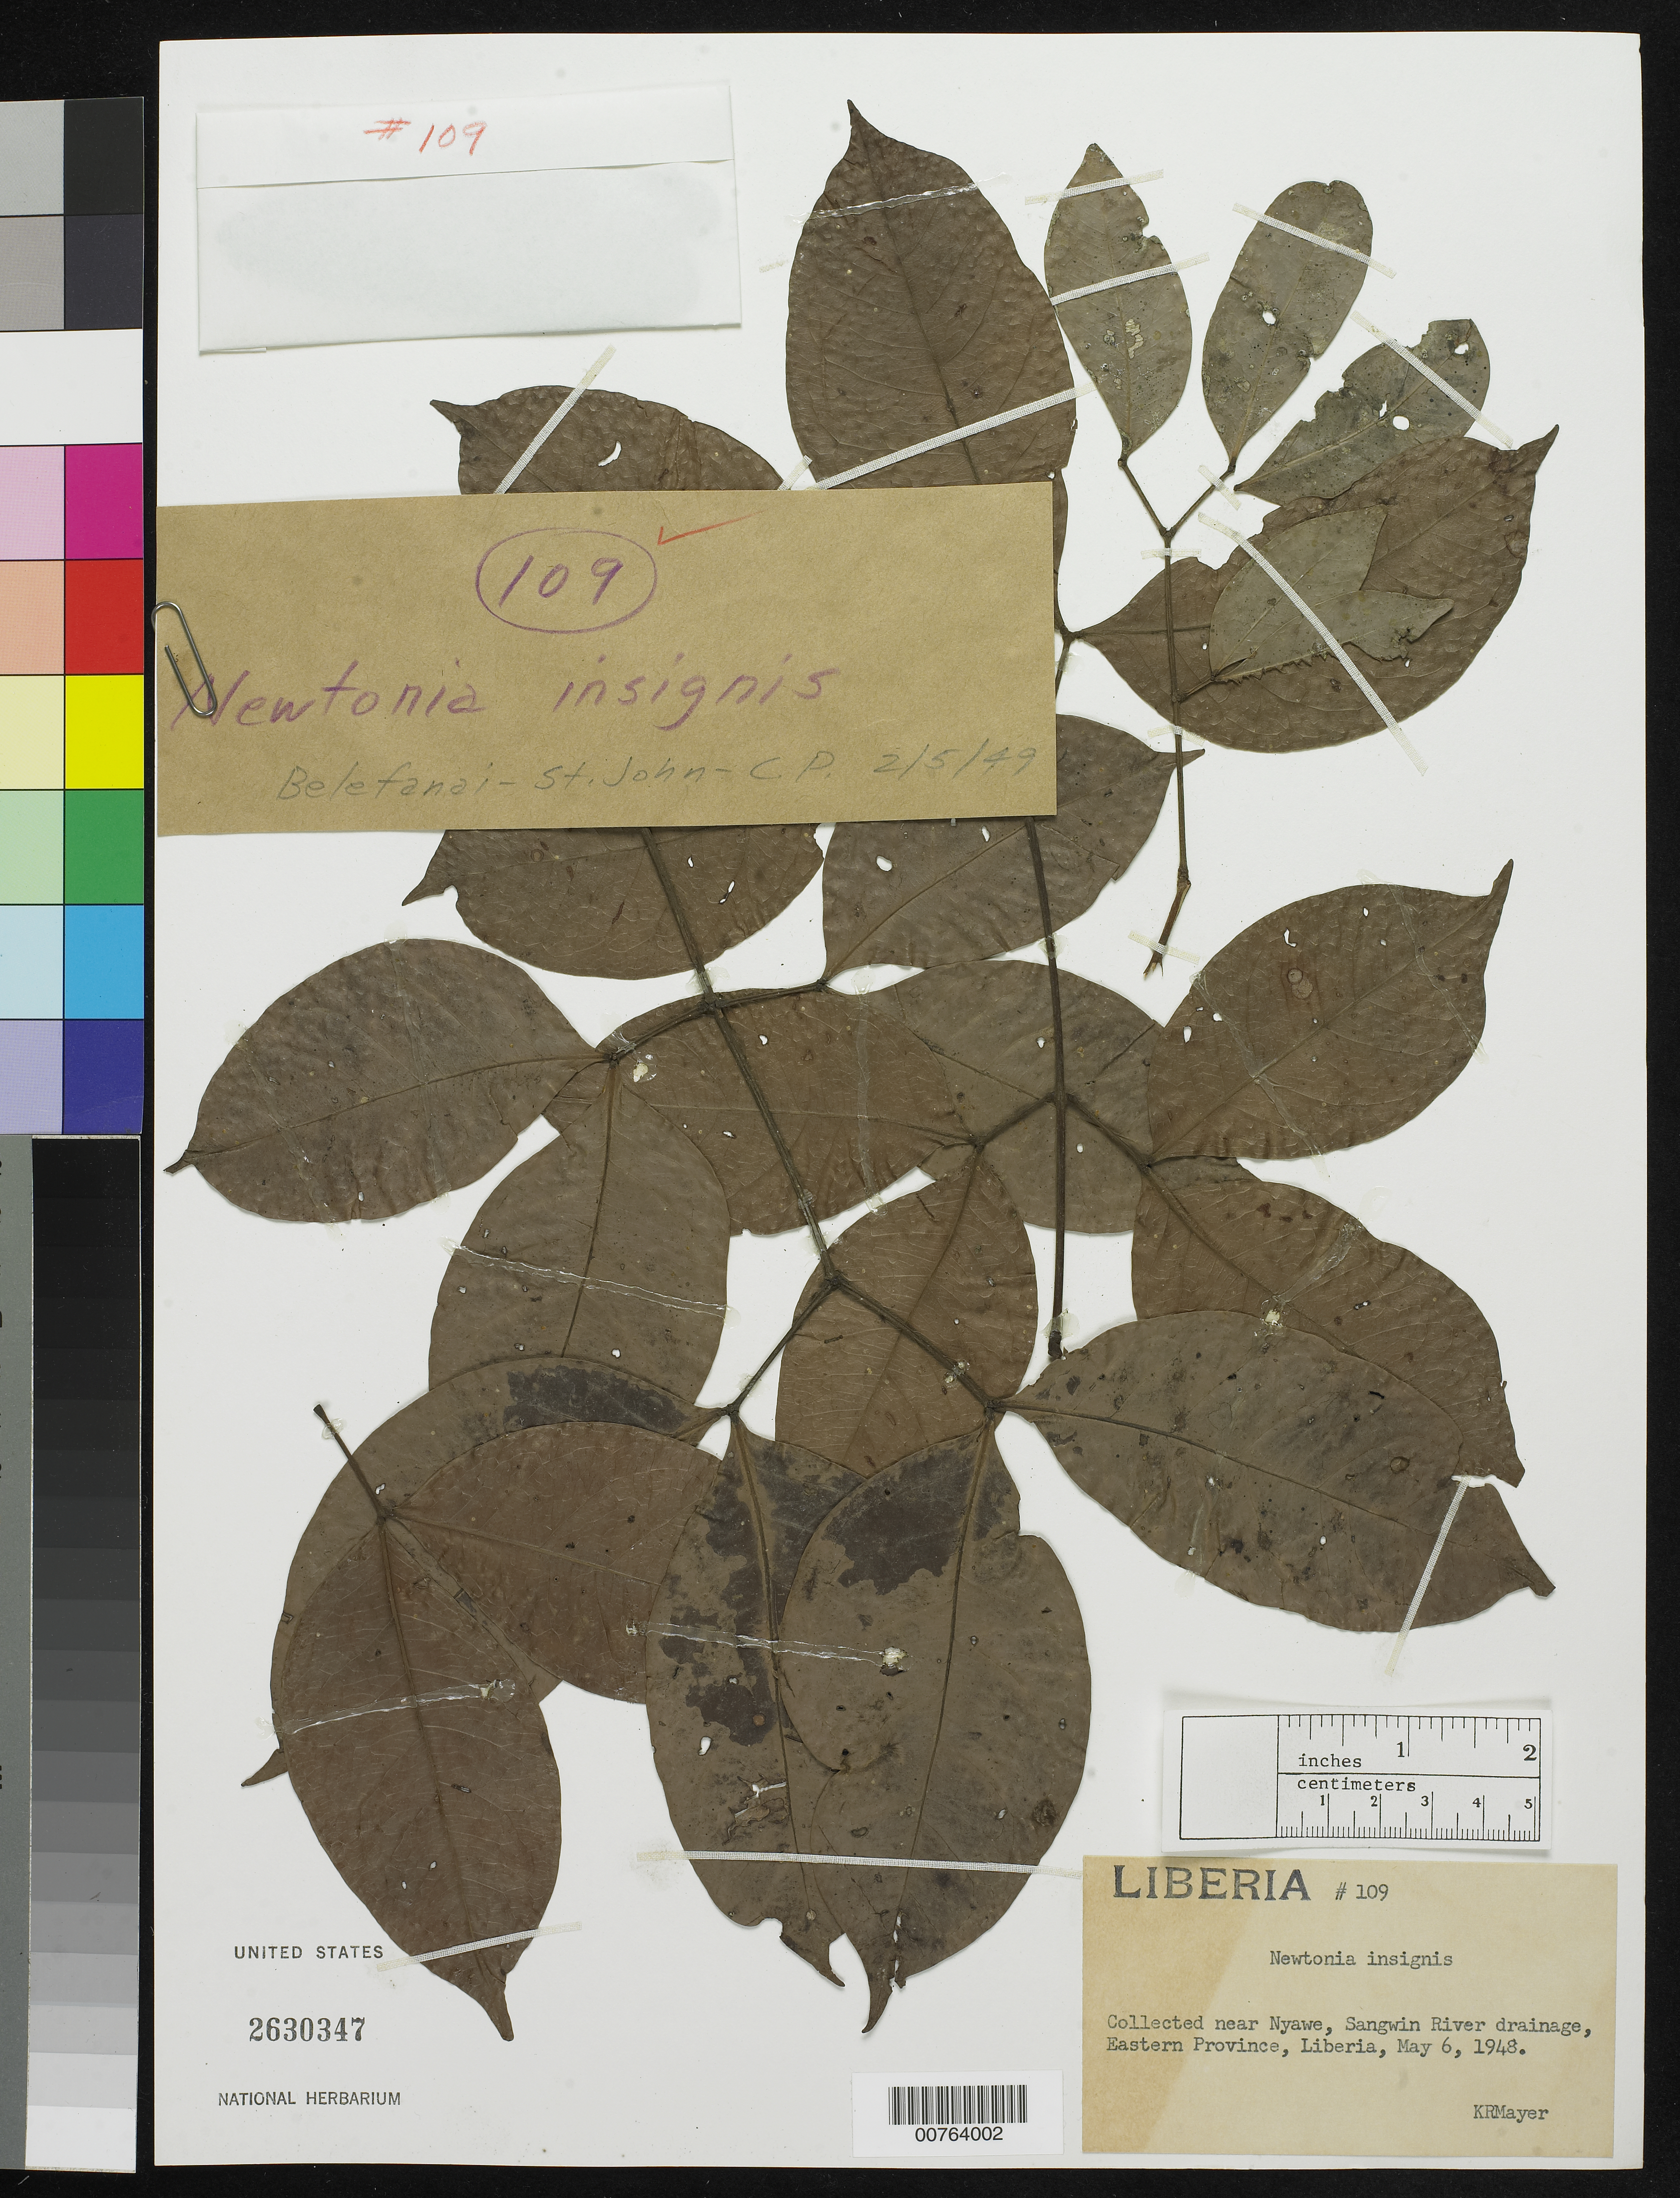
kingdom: Plantae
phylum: Tracheophyta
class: Magnoliopsida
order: Fabales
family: Fabaceae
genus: Newtonia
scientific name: Newtonia insignis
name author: DC.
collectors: K. R. Mayer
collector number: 109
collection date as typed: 6 May 1948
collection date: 1948-05-06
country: Liberia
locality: Eastern Province: Sangwin River drainage, near Nyawe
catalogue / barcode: US 2630347